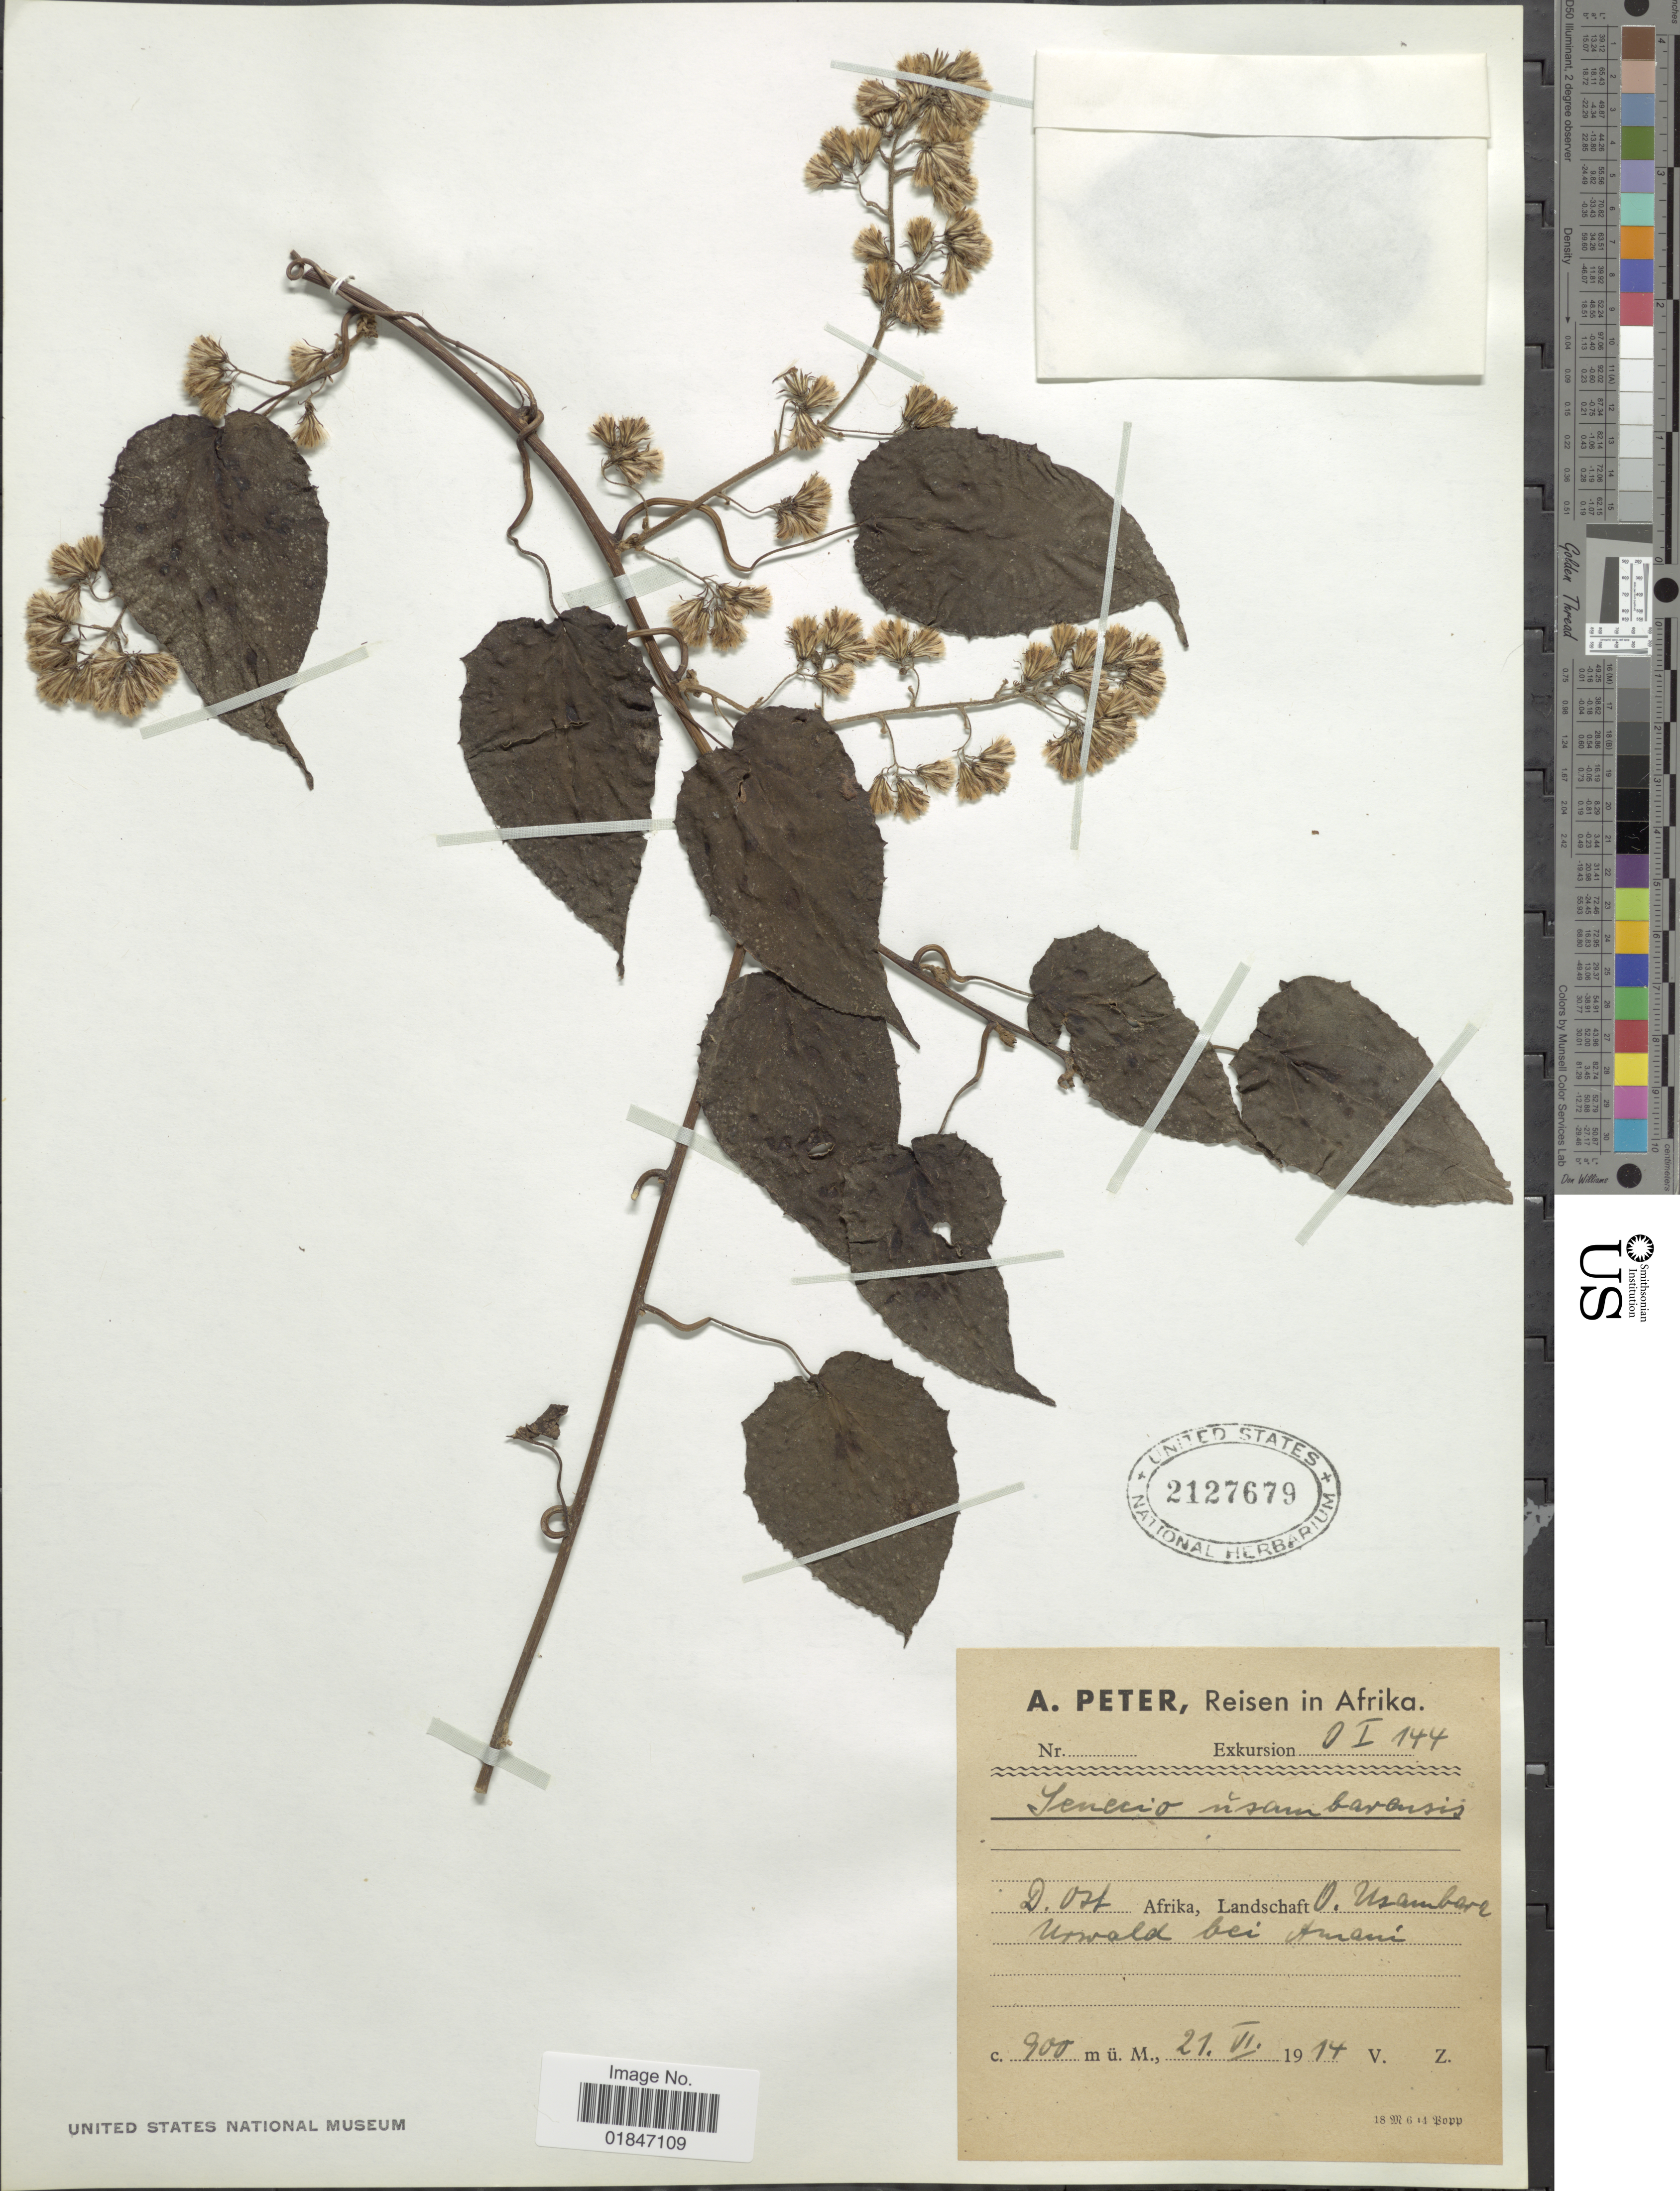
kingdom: Plantae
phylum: Tracheophyta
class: Magnoliopsida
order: Asterales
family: Asteraceae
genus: Mikaniopsis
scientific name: Mikaniopsis usambarensis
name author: (Muschl.) Milne-Redh.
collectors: A. Peter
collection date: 1914-06-21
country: Tanzania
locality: Afrika. D. Ost Afrika, Landschaft O. Usambara Urwald bei Amani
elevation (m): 900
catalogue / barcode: US 2127679